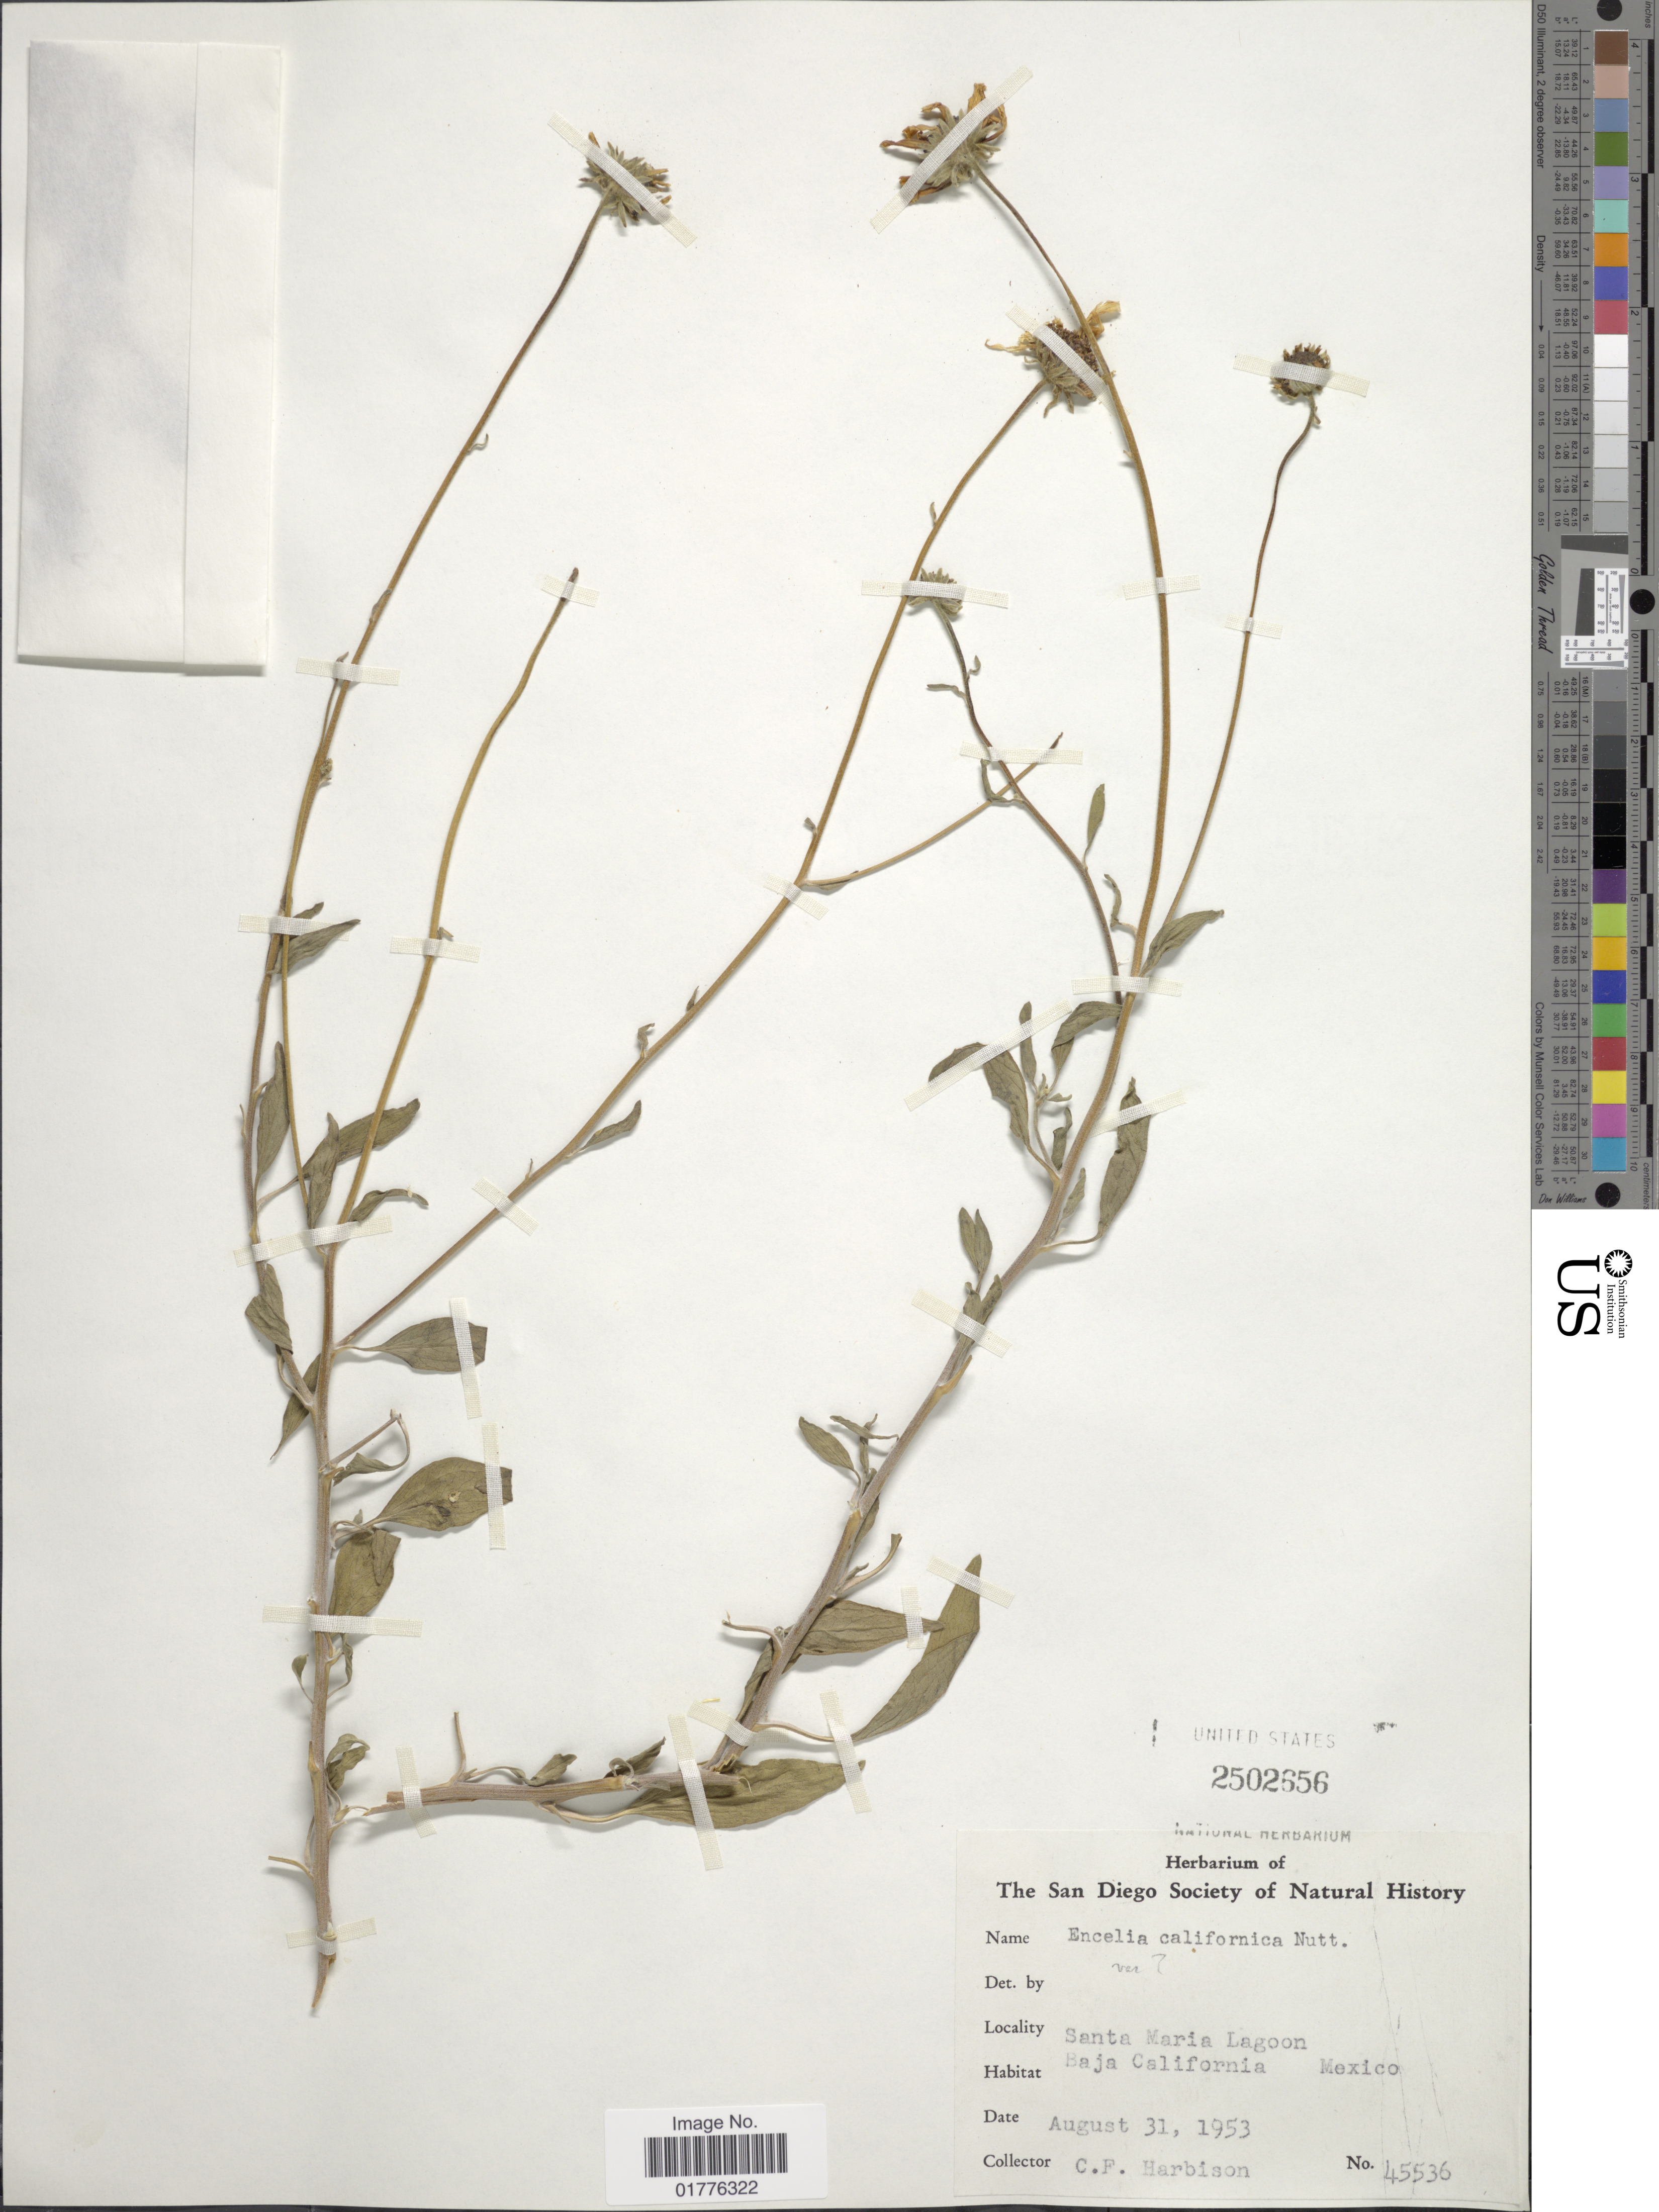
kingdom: Plantae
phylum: Tracheophyta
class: Magnoliopsida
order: Asterales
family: Asteraceae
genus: Encelia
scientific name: Encelia californica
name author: Nutt.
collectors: C. F. Harbison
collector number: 45536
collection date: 1953-08-31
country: Mexico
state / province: Baja California Sur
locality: Santa Maria Lagoon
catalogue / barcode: US 2502656